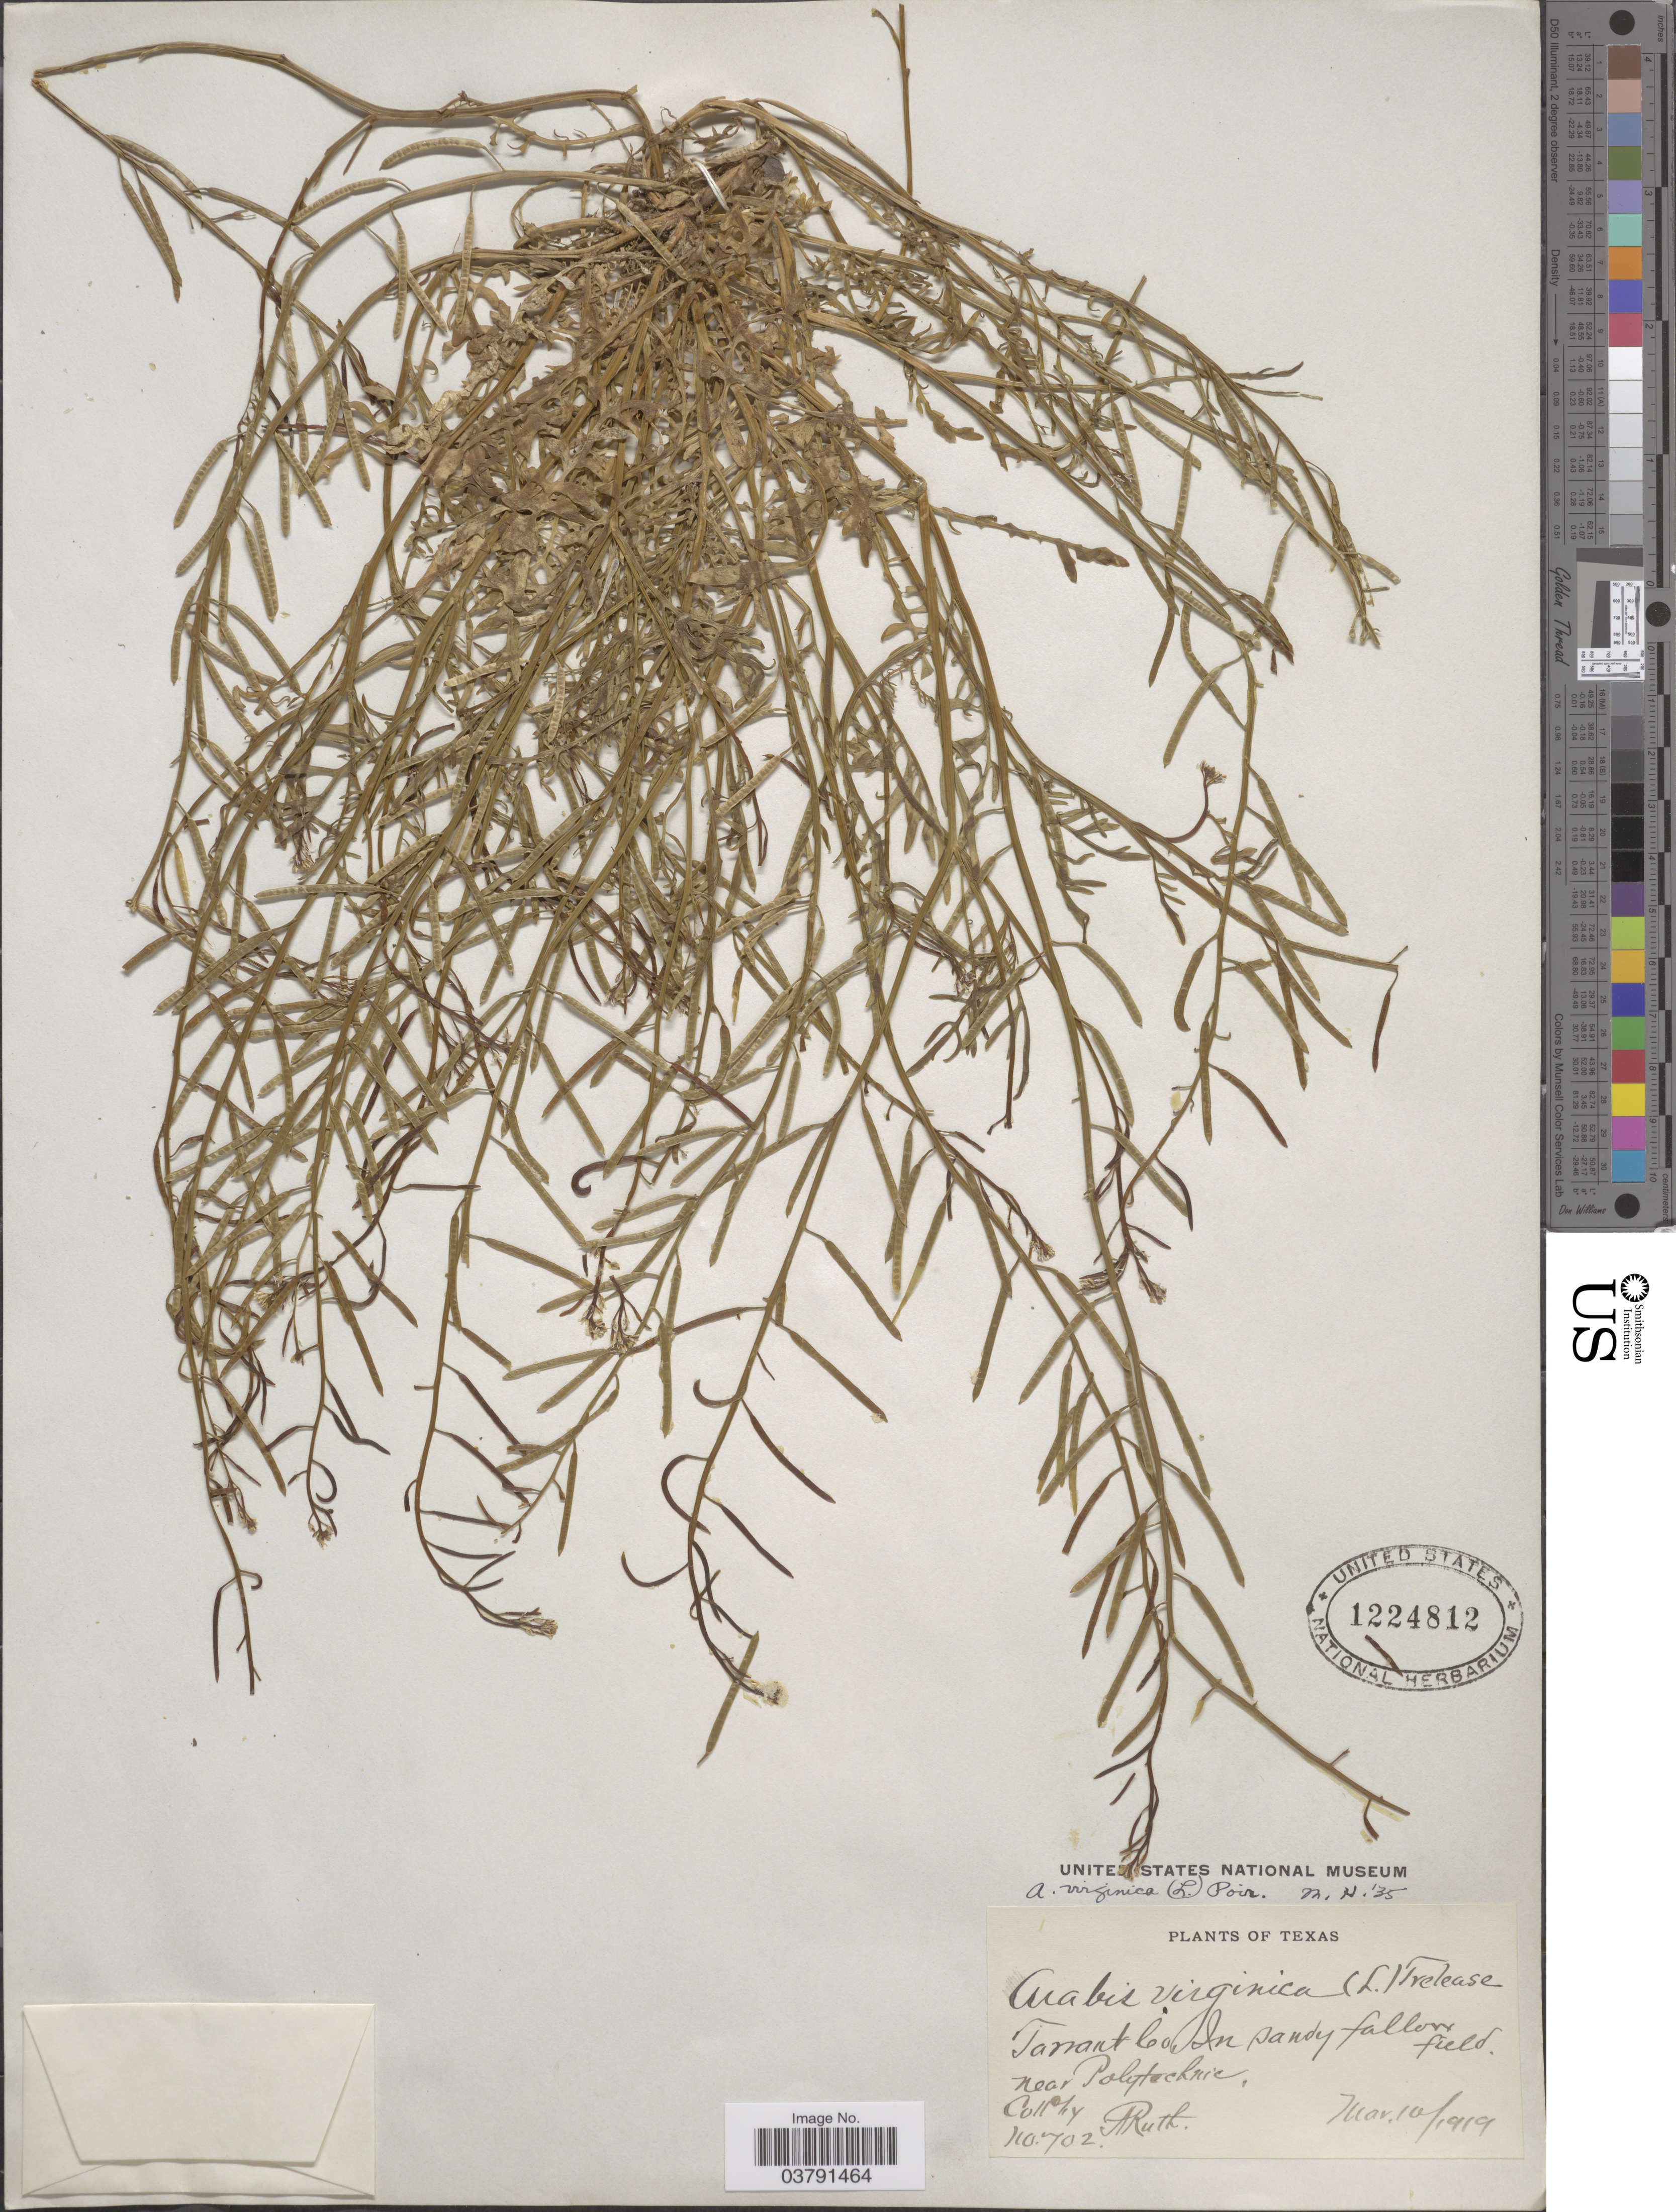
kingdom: Plantae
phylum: Tracheophyta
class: Magnoliopsida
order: Brassicales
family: Brassicaceae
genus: Planodes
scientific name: Planodes virginicum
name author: (L.) Greene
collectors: A. Ruth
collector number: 702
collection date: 1919-05-10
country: United States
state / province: Texas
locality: Tarrant Co. In sandy fallow field. Near Polytechnic.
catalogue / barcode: US 1224812